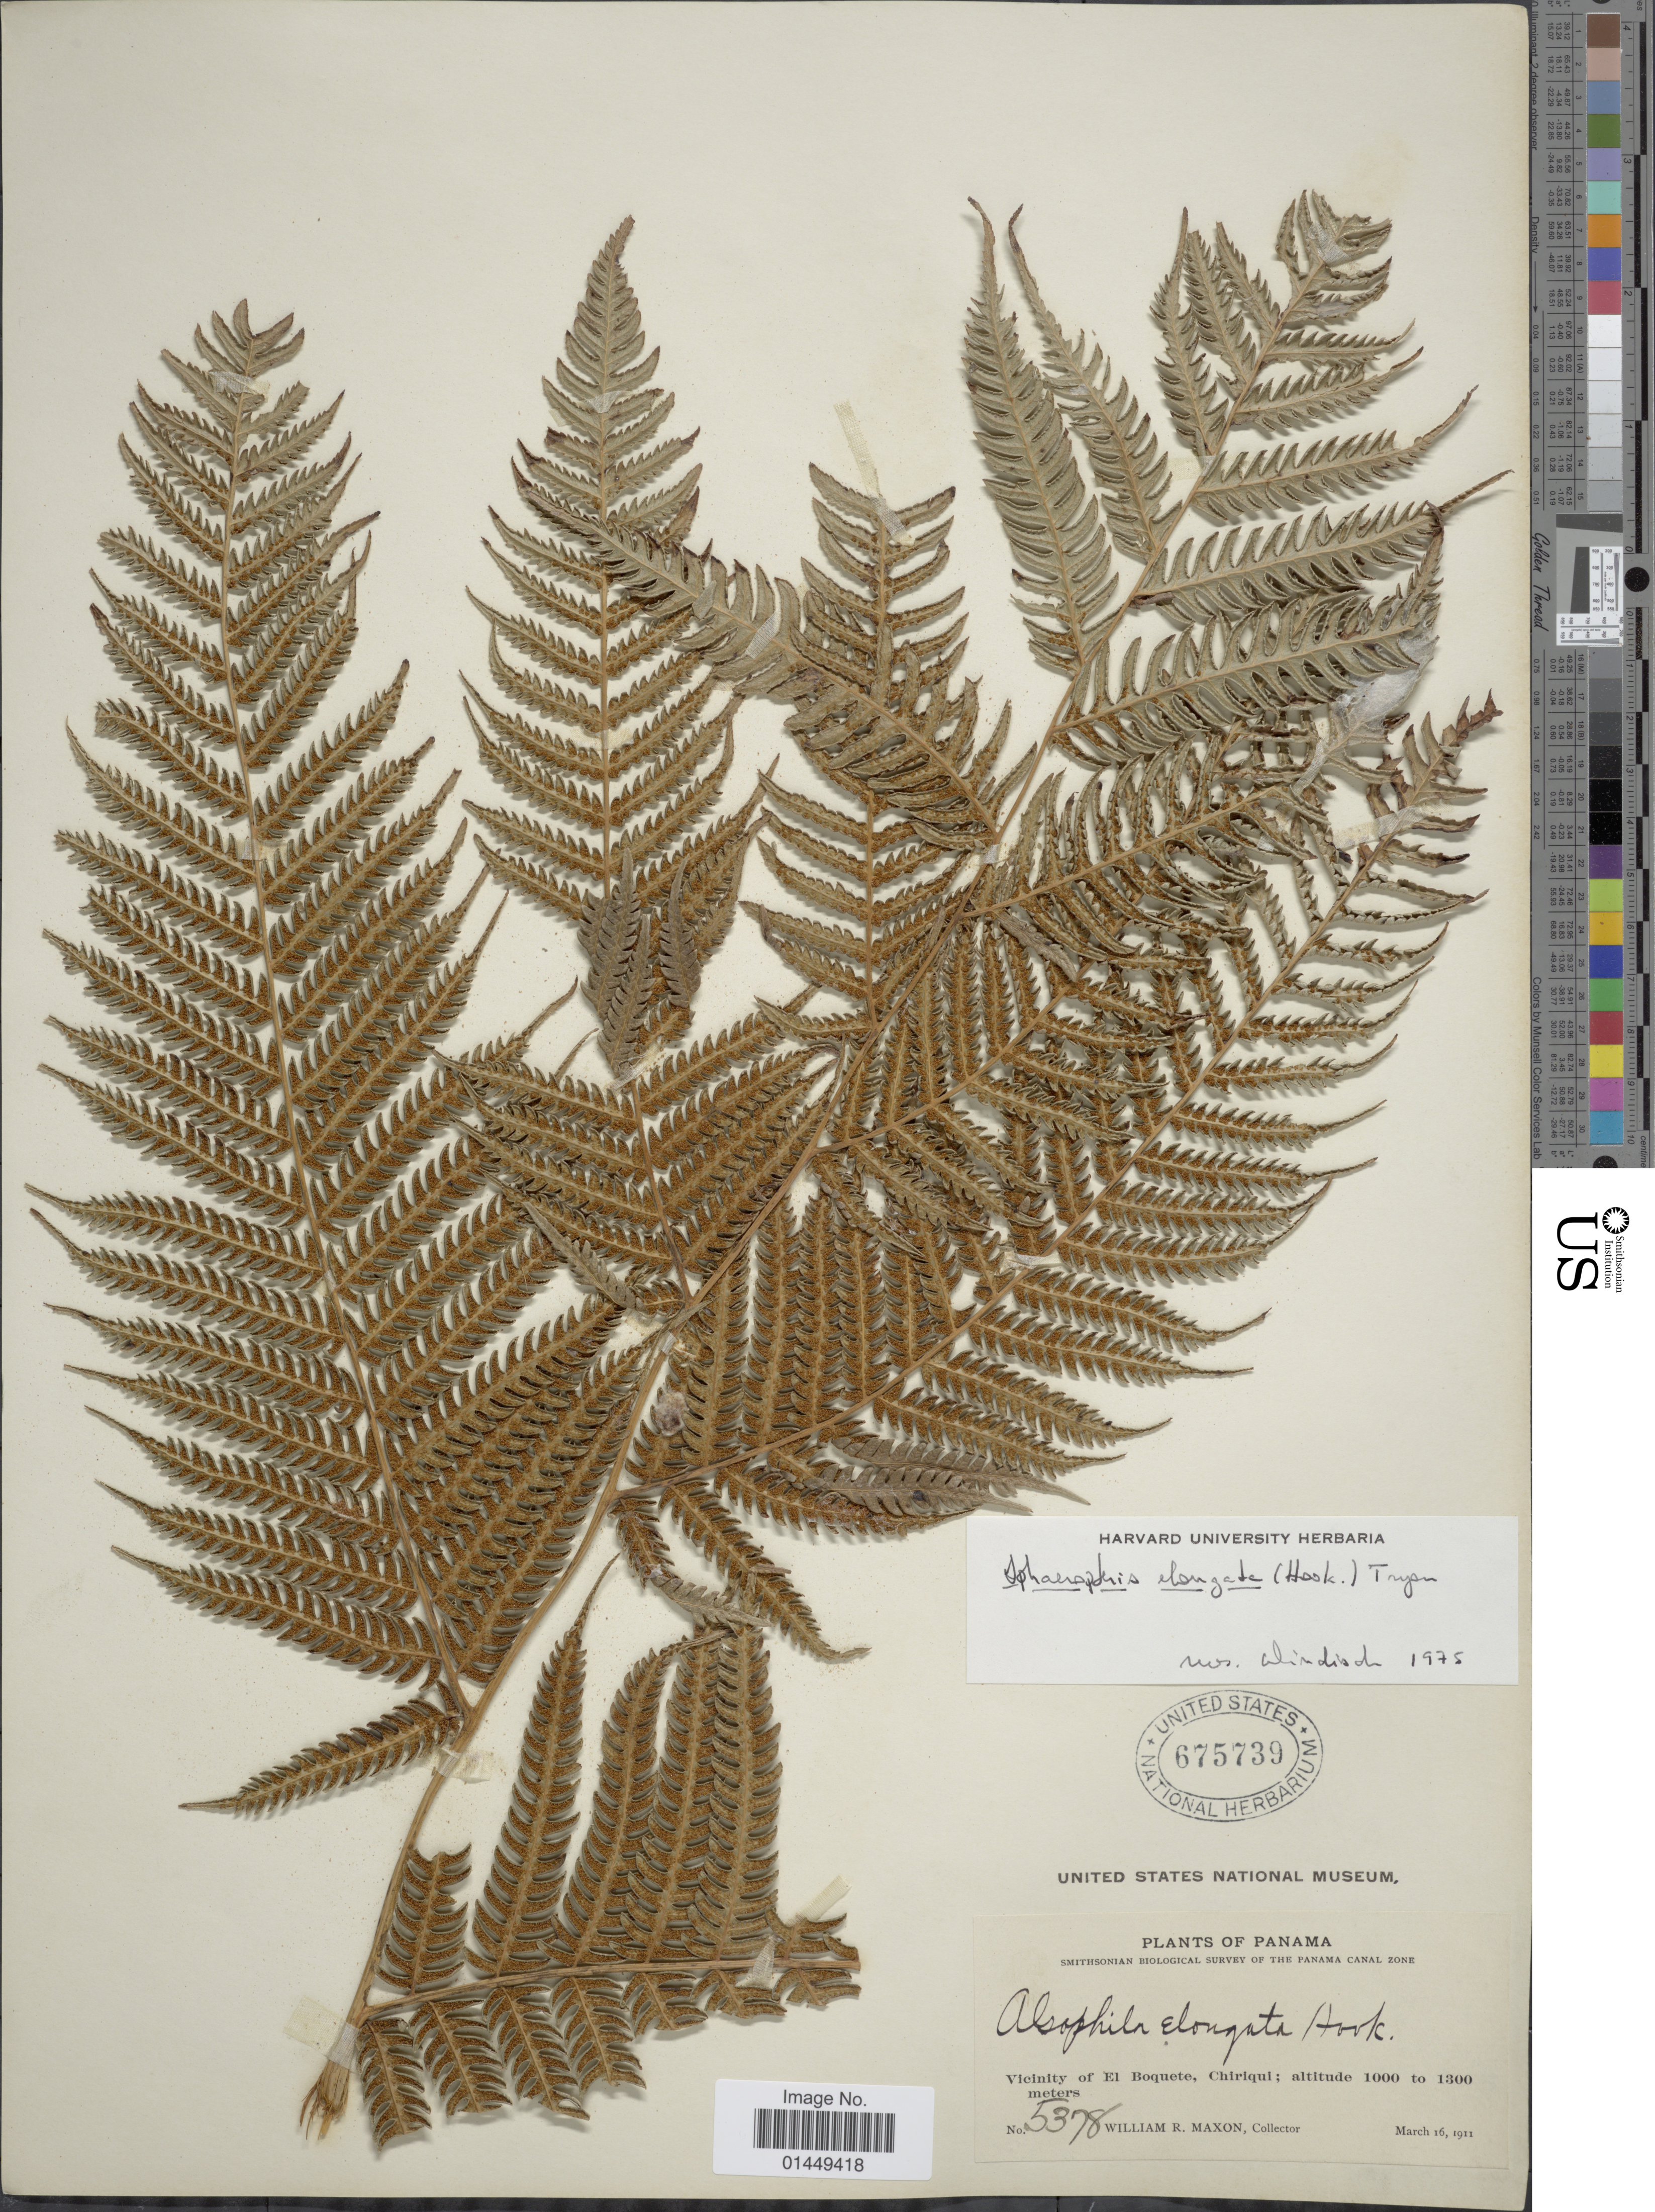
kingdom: Plantae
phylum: Tracheophyta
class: Polypodiopsida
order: Cyatheales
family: Cyatheaceae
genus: Cyathea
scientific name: Cyathea poeppigii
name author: (Hook.) Domin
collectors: W. R. Maxon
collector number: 5378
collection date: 1911-03-16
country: Panama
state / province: Chiriqui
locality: Vicinity of El Boquete, Chiriqui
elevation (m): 1000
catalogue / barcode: US 675739